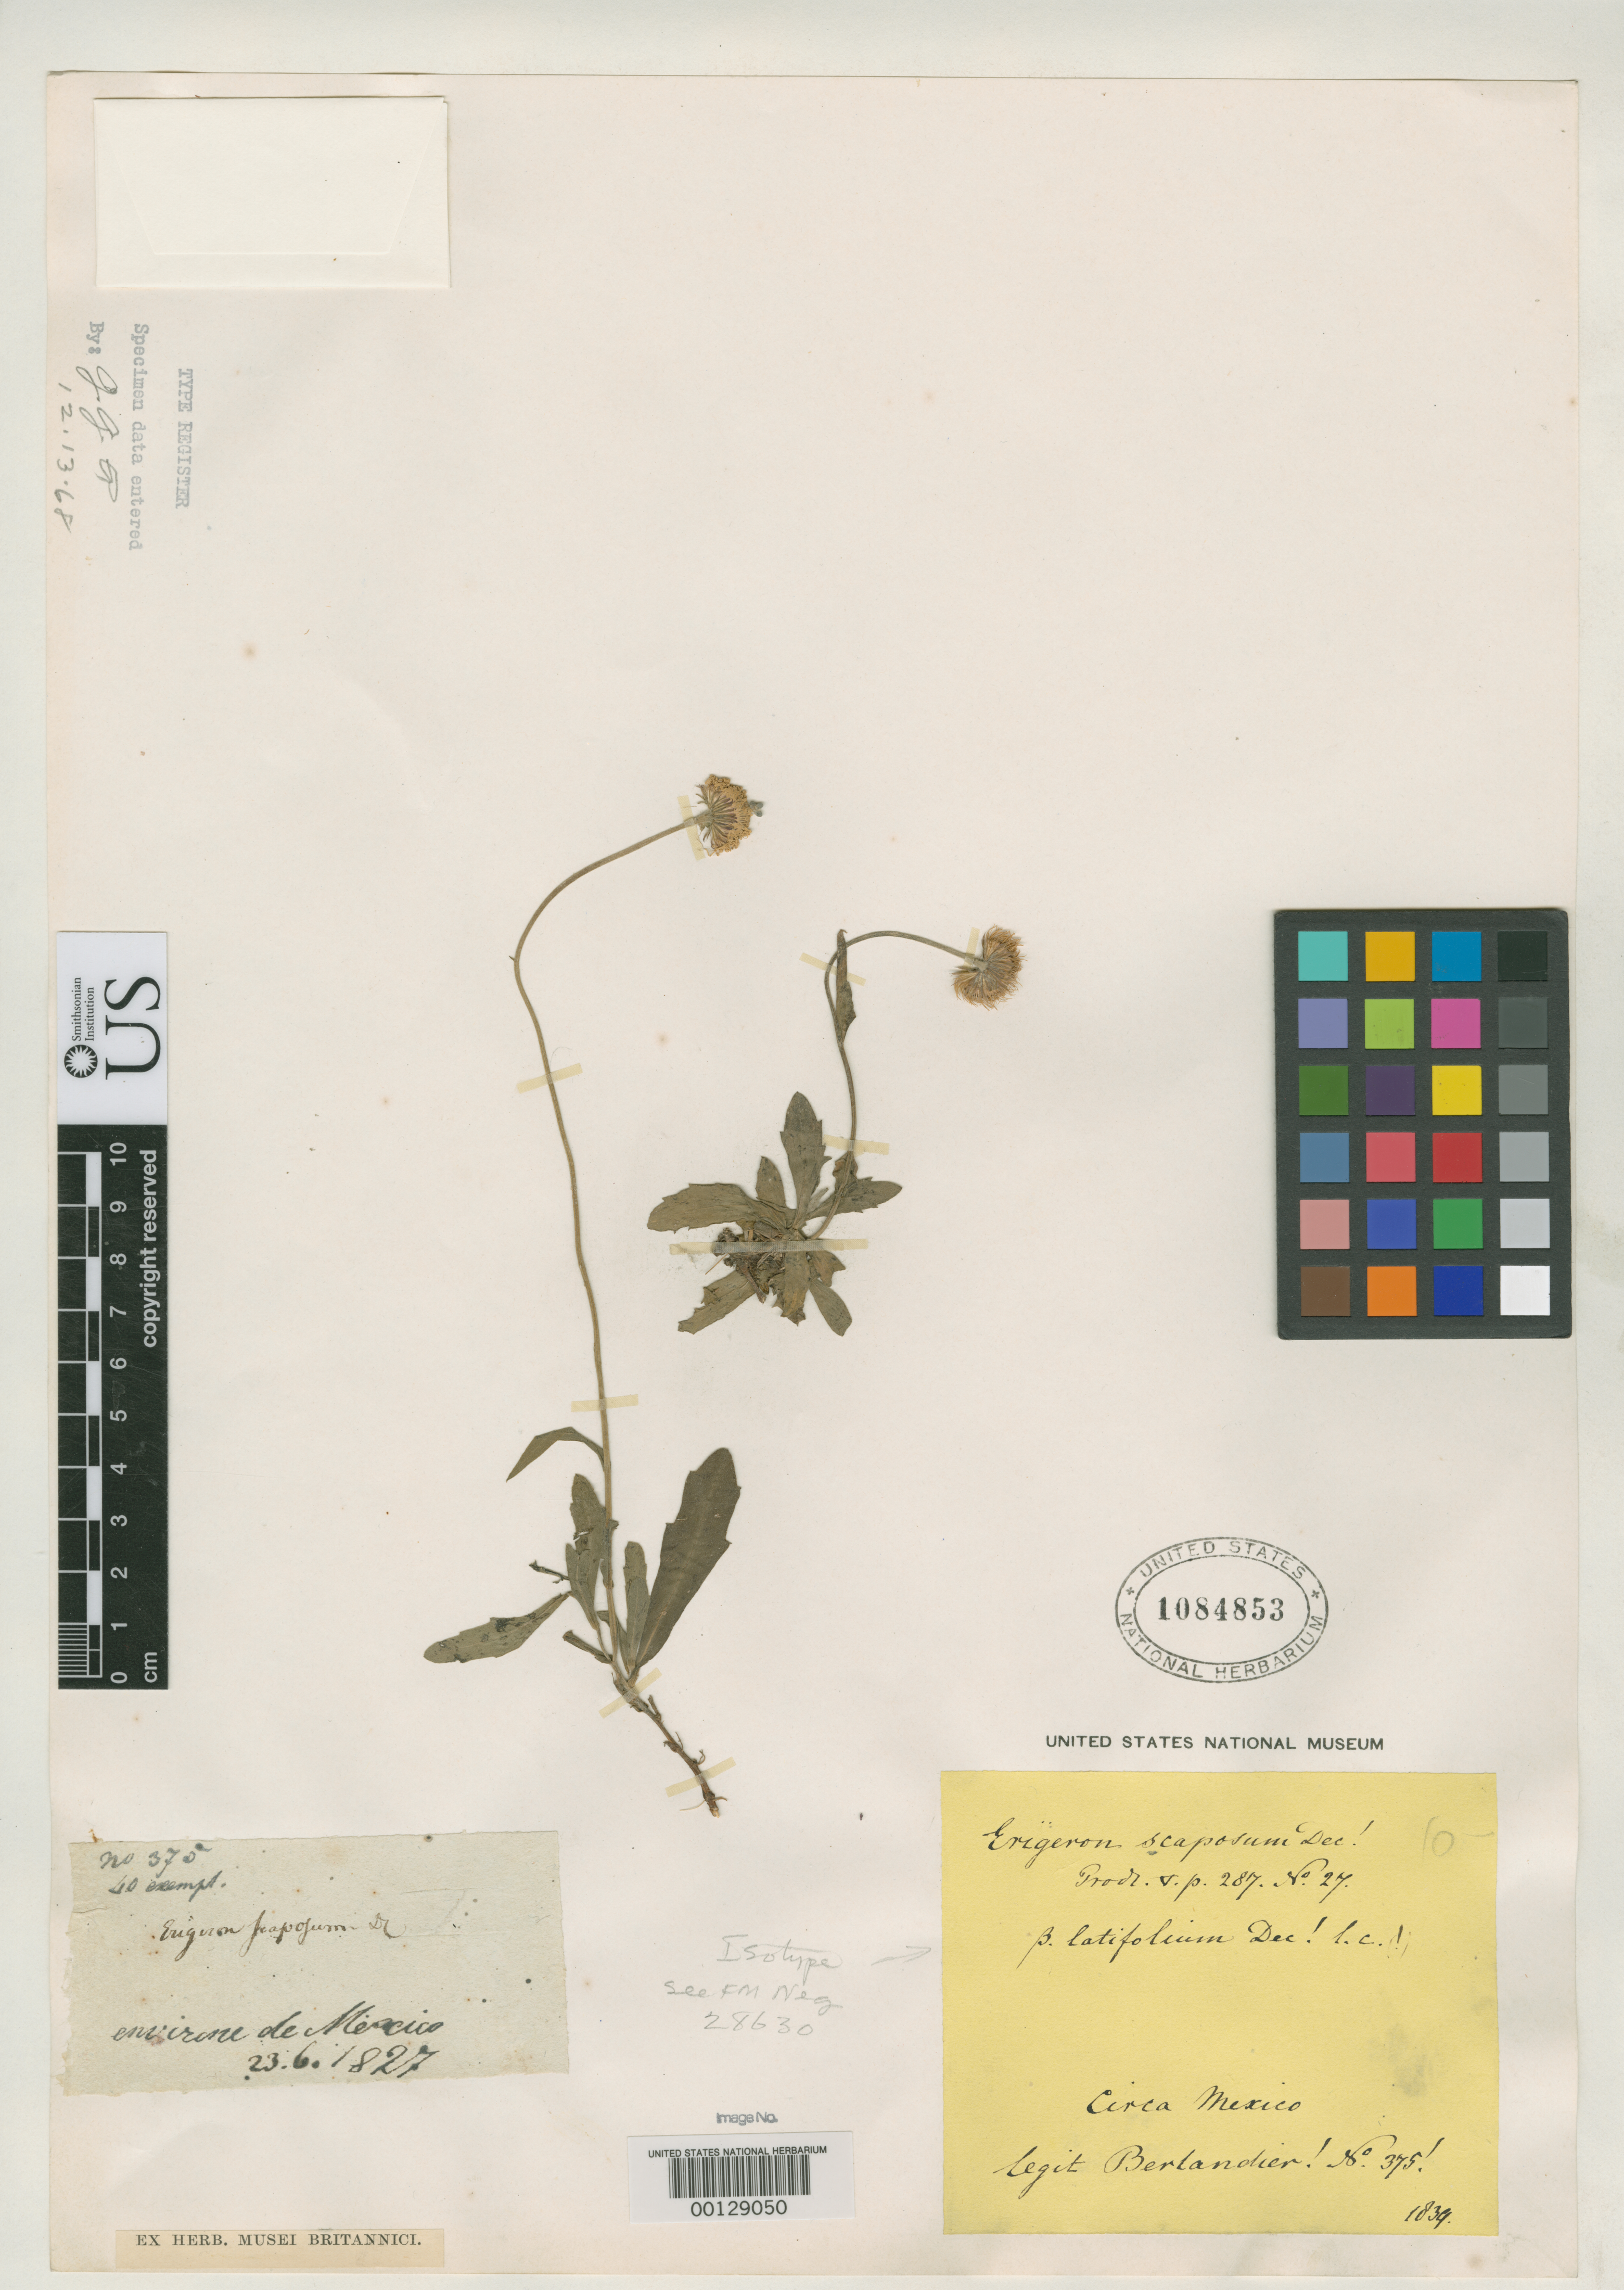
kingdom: Plantae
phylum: Tracheophyta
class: Magnoliopsida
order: Asterales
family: Asteraceae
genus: Erigeron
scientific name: Erigeron scaposus var. latifolius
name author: DC.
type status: Isotype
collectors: J. L. Berlandier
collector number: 375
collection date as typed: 23 Jun 1827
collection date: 1827-06-23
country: Mexico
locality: E of Monserrat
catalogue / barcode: US 1084853